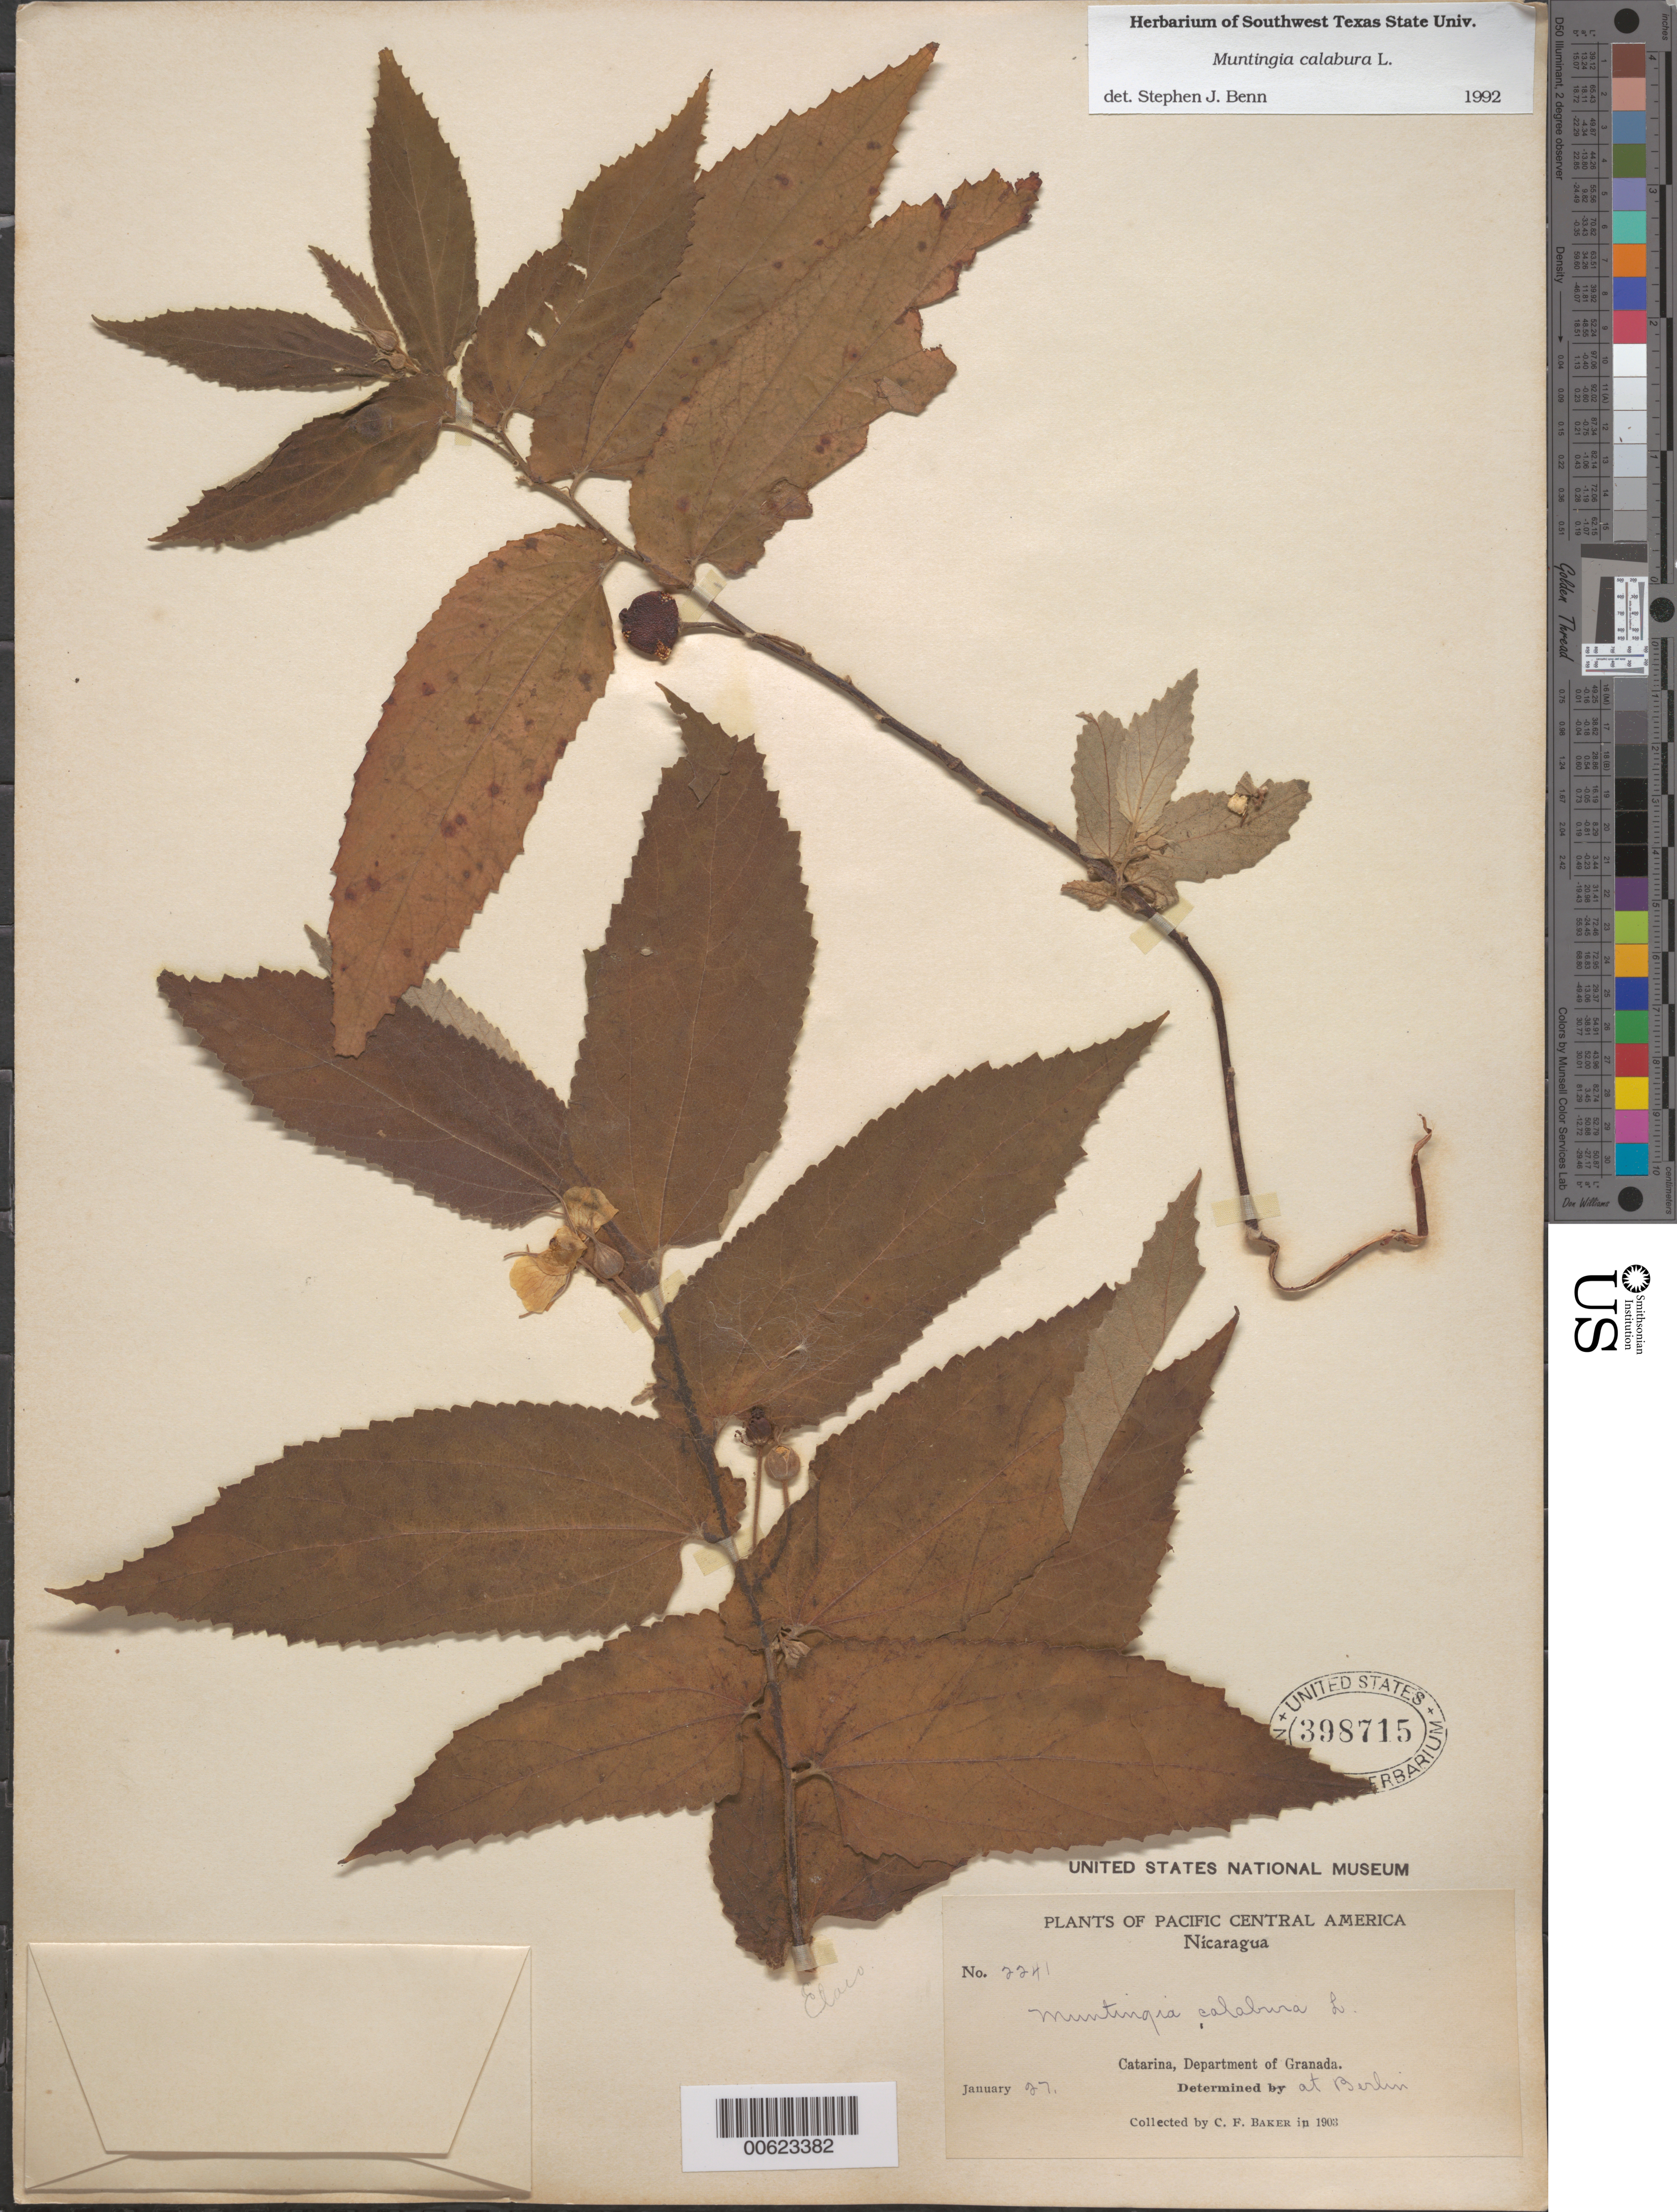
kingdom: Plantae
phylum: Tracheophyta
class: Magnoliopsida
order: Malvales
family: Muntingiaceae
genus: Muntingia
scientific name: Muntingia calabura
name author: L.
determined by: Benn, S. J.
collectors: C. F. Baker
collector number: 2241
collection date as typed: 27 Jan 1903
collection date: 1903-01-27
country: Nicaragua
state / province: Granada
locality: Catarina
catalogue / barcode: US 398715